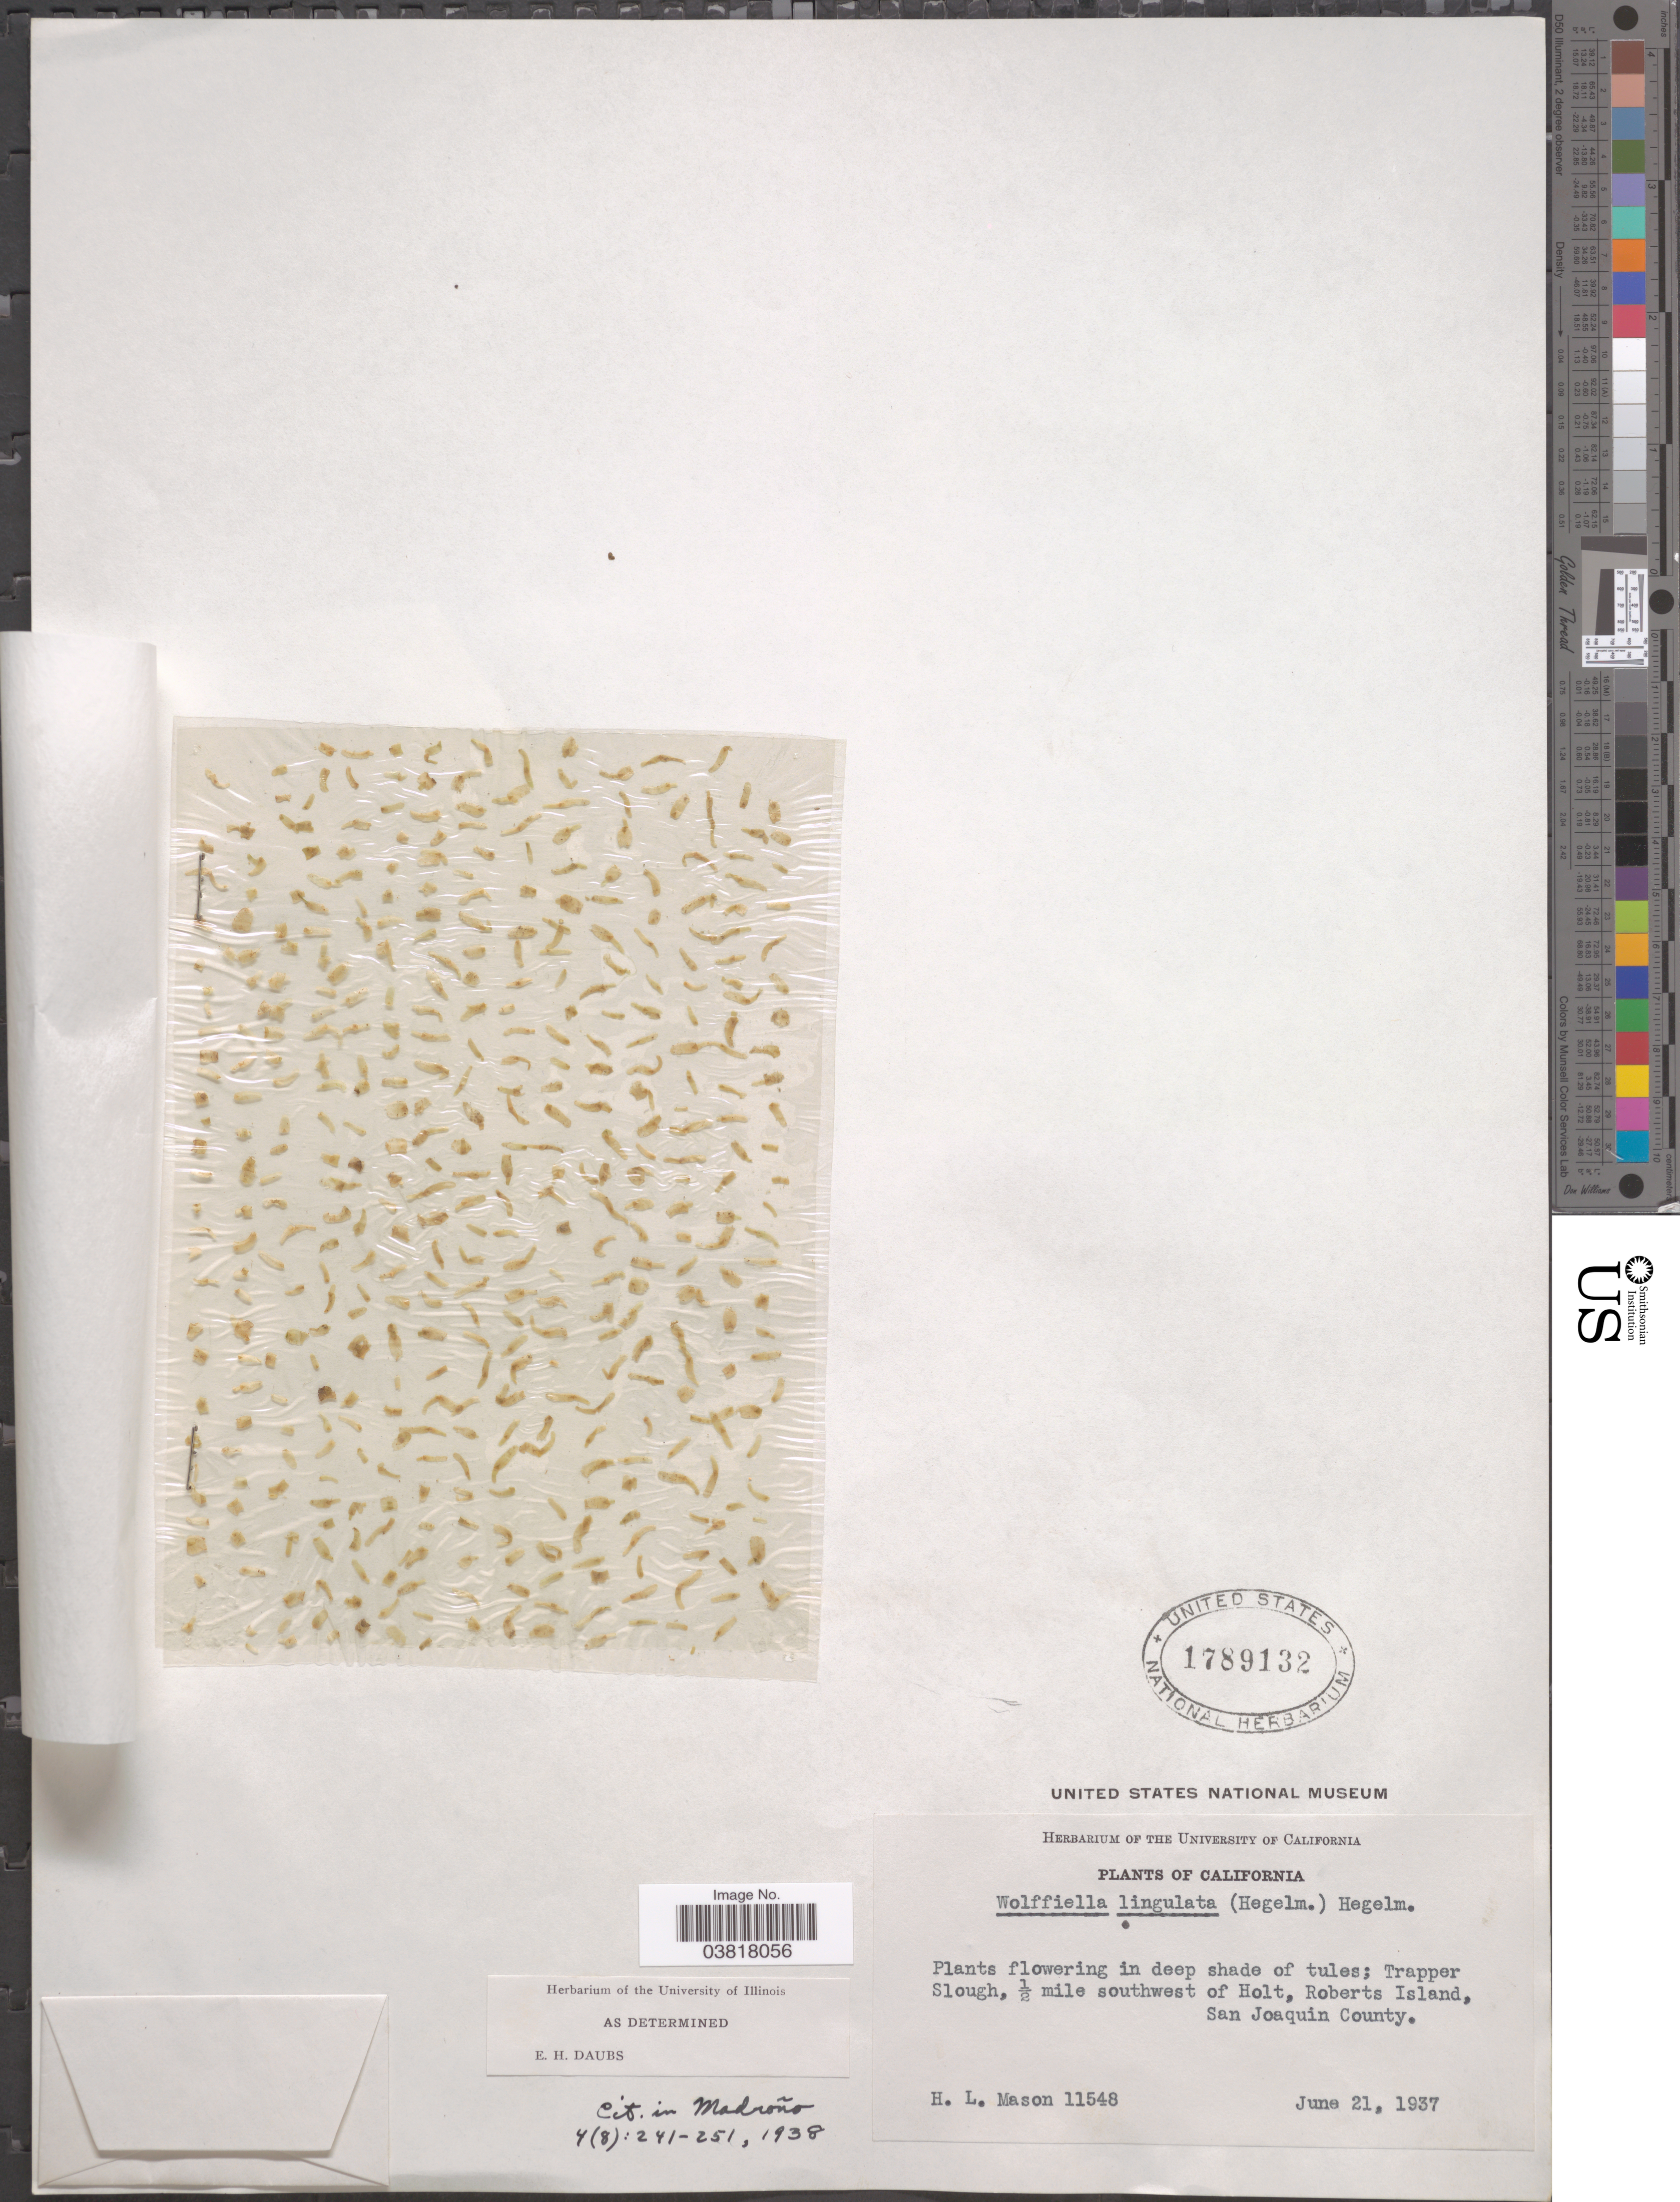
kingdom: Plantae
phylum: Tracheophyta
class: Liliopsida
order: Alismatales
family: Araceae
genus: Wolffiella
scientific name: Wolffiella lingulata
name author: Hegelm.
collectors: H. L. Mason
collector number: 11548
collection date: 1937-06-21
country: United States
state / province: California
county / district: San Joaquin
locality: Trapper Slough, ½ mile southwest of Holt, Roberts Island, San Joaquin County.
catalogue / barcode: US 1789132